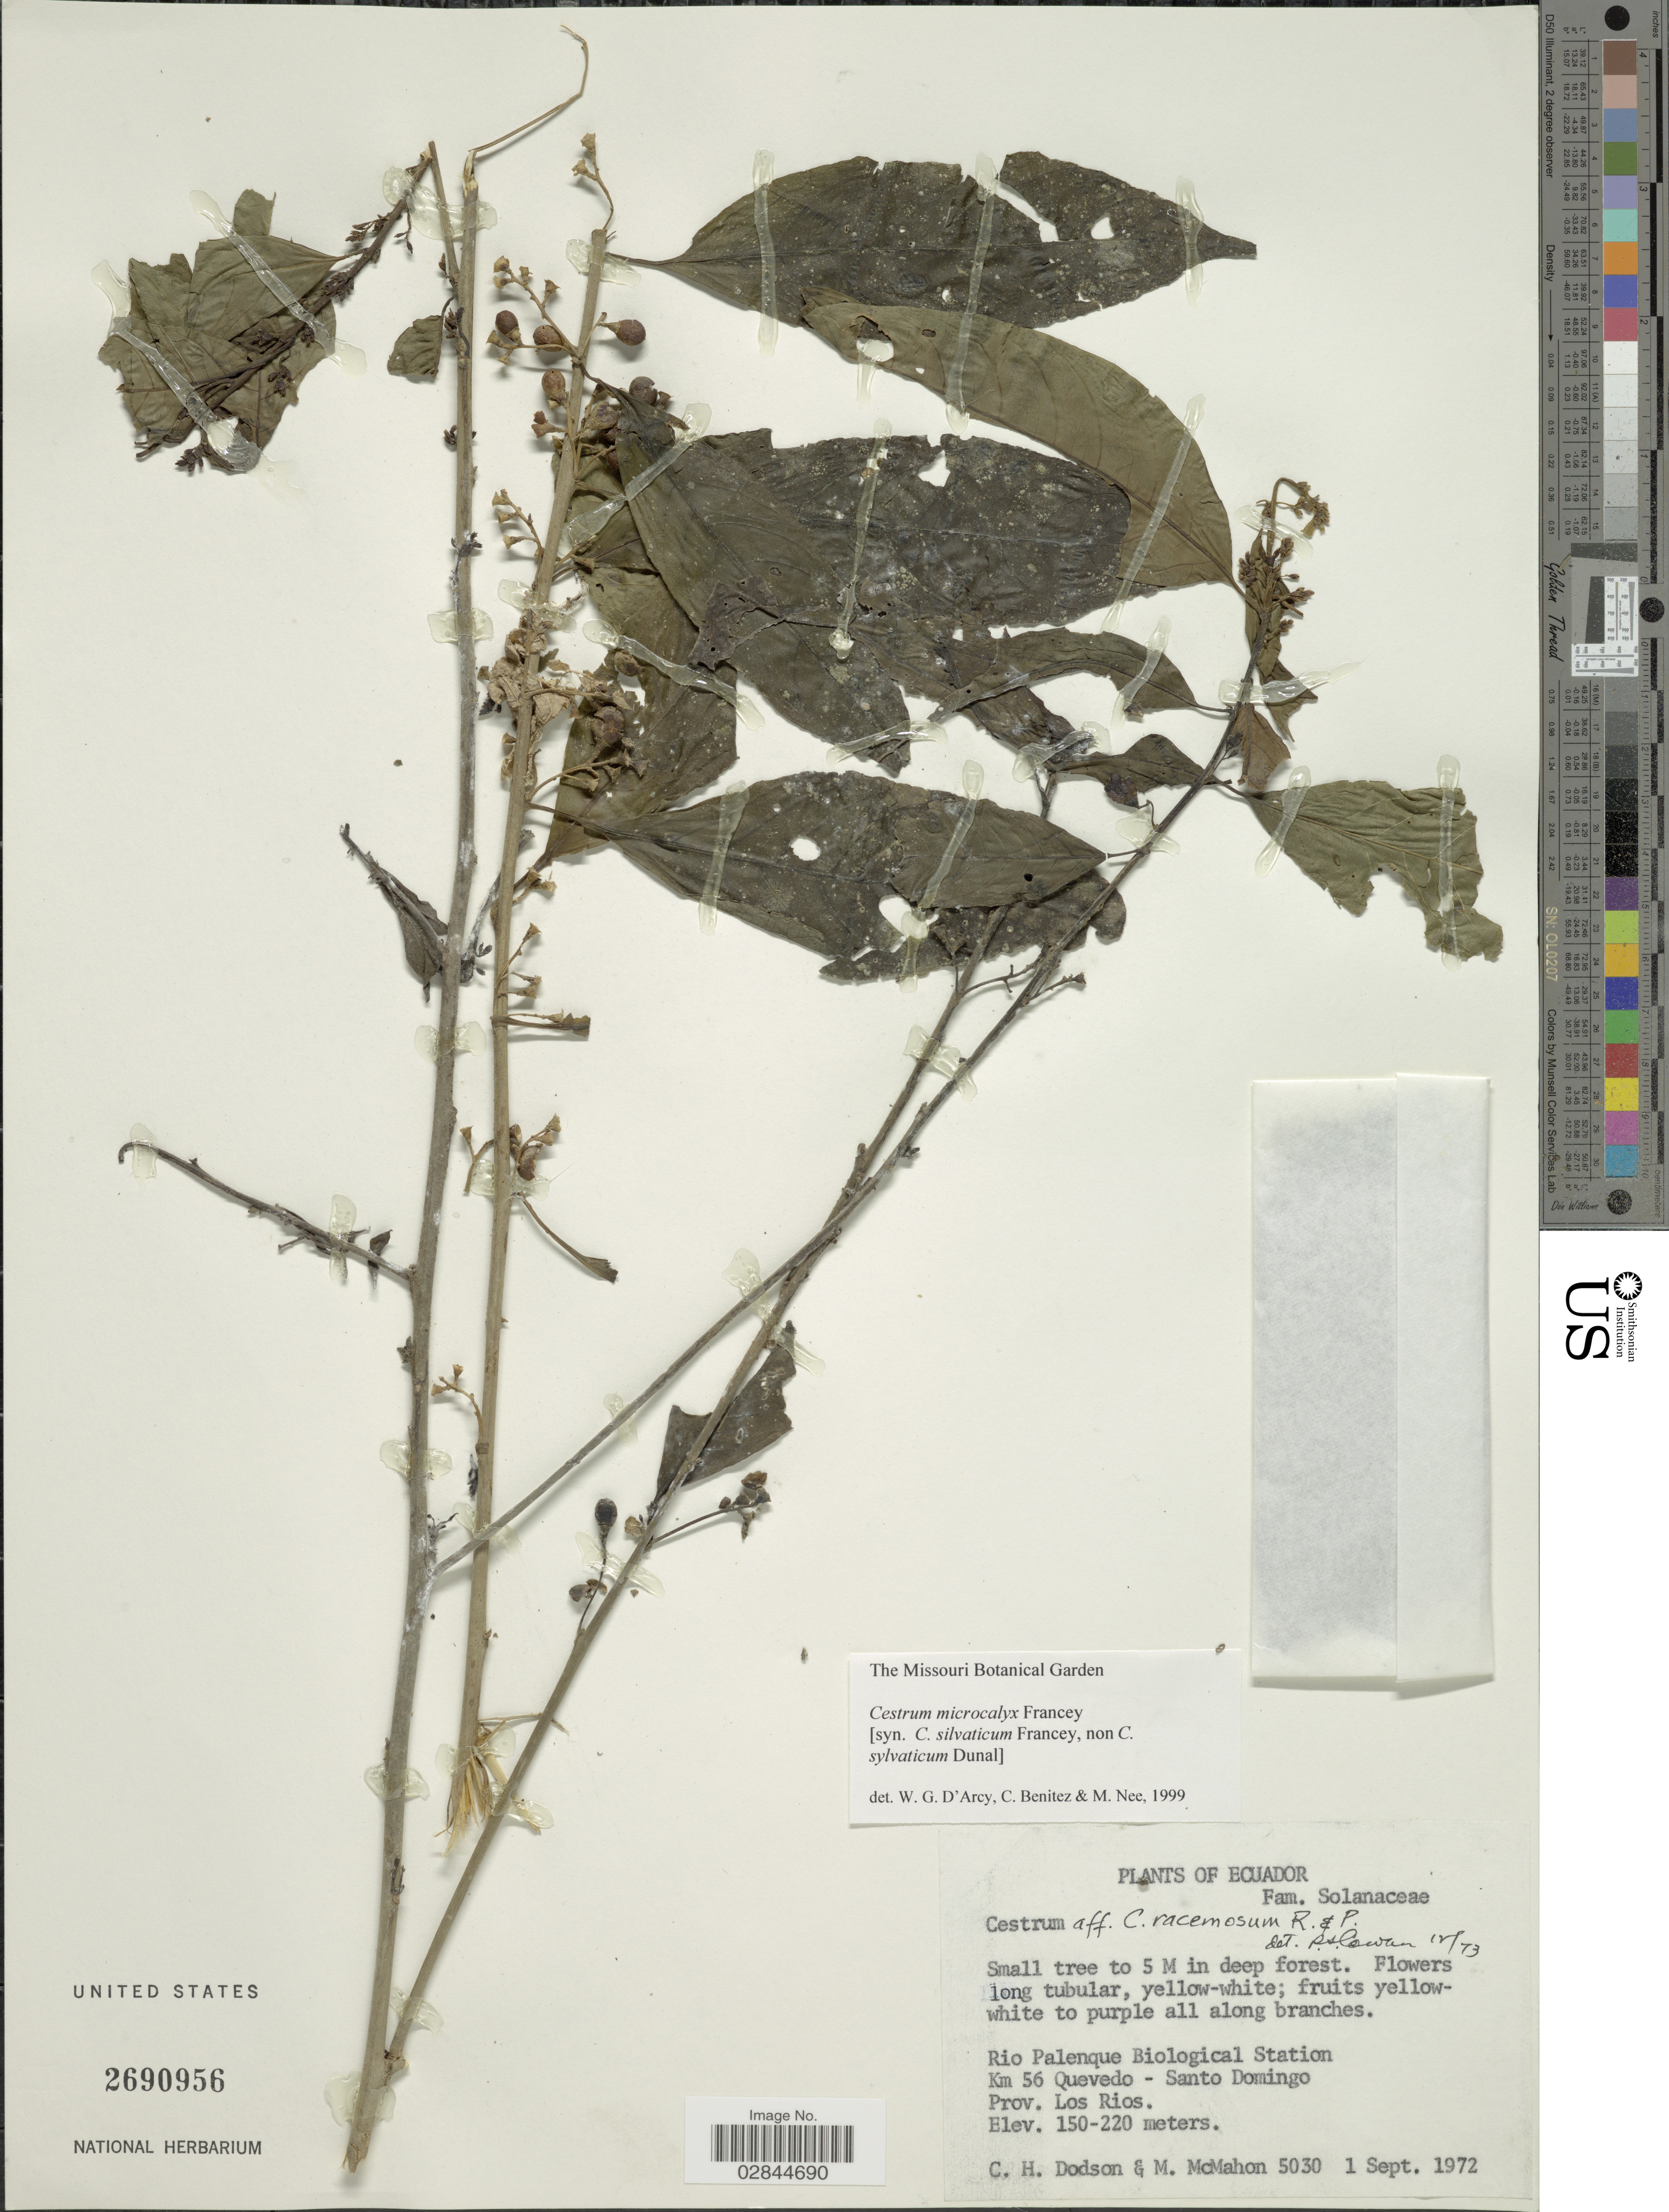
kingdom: Plantae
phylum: Tracheophyta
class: Magnoliopsida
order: Solanales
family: Solanaceae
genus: Cestrum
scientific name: Cestrum microcalyx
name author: Francey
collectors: C. H. Dodson & M. McMahon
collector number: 5030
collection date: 1972-09-01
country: Ecuador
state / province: Los Ríos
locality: Rio Palenque Biological Station. Km 56 Quevedo - Santo Domingo.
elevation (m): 150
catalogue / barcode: US 2690956